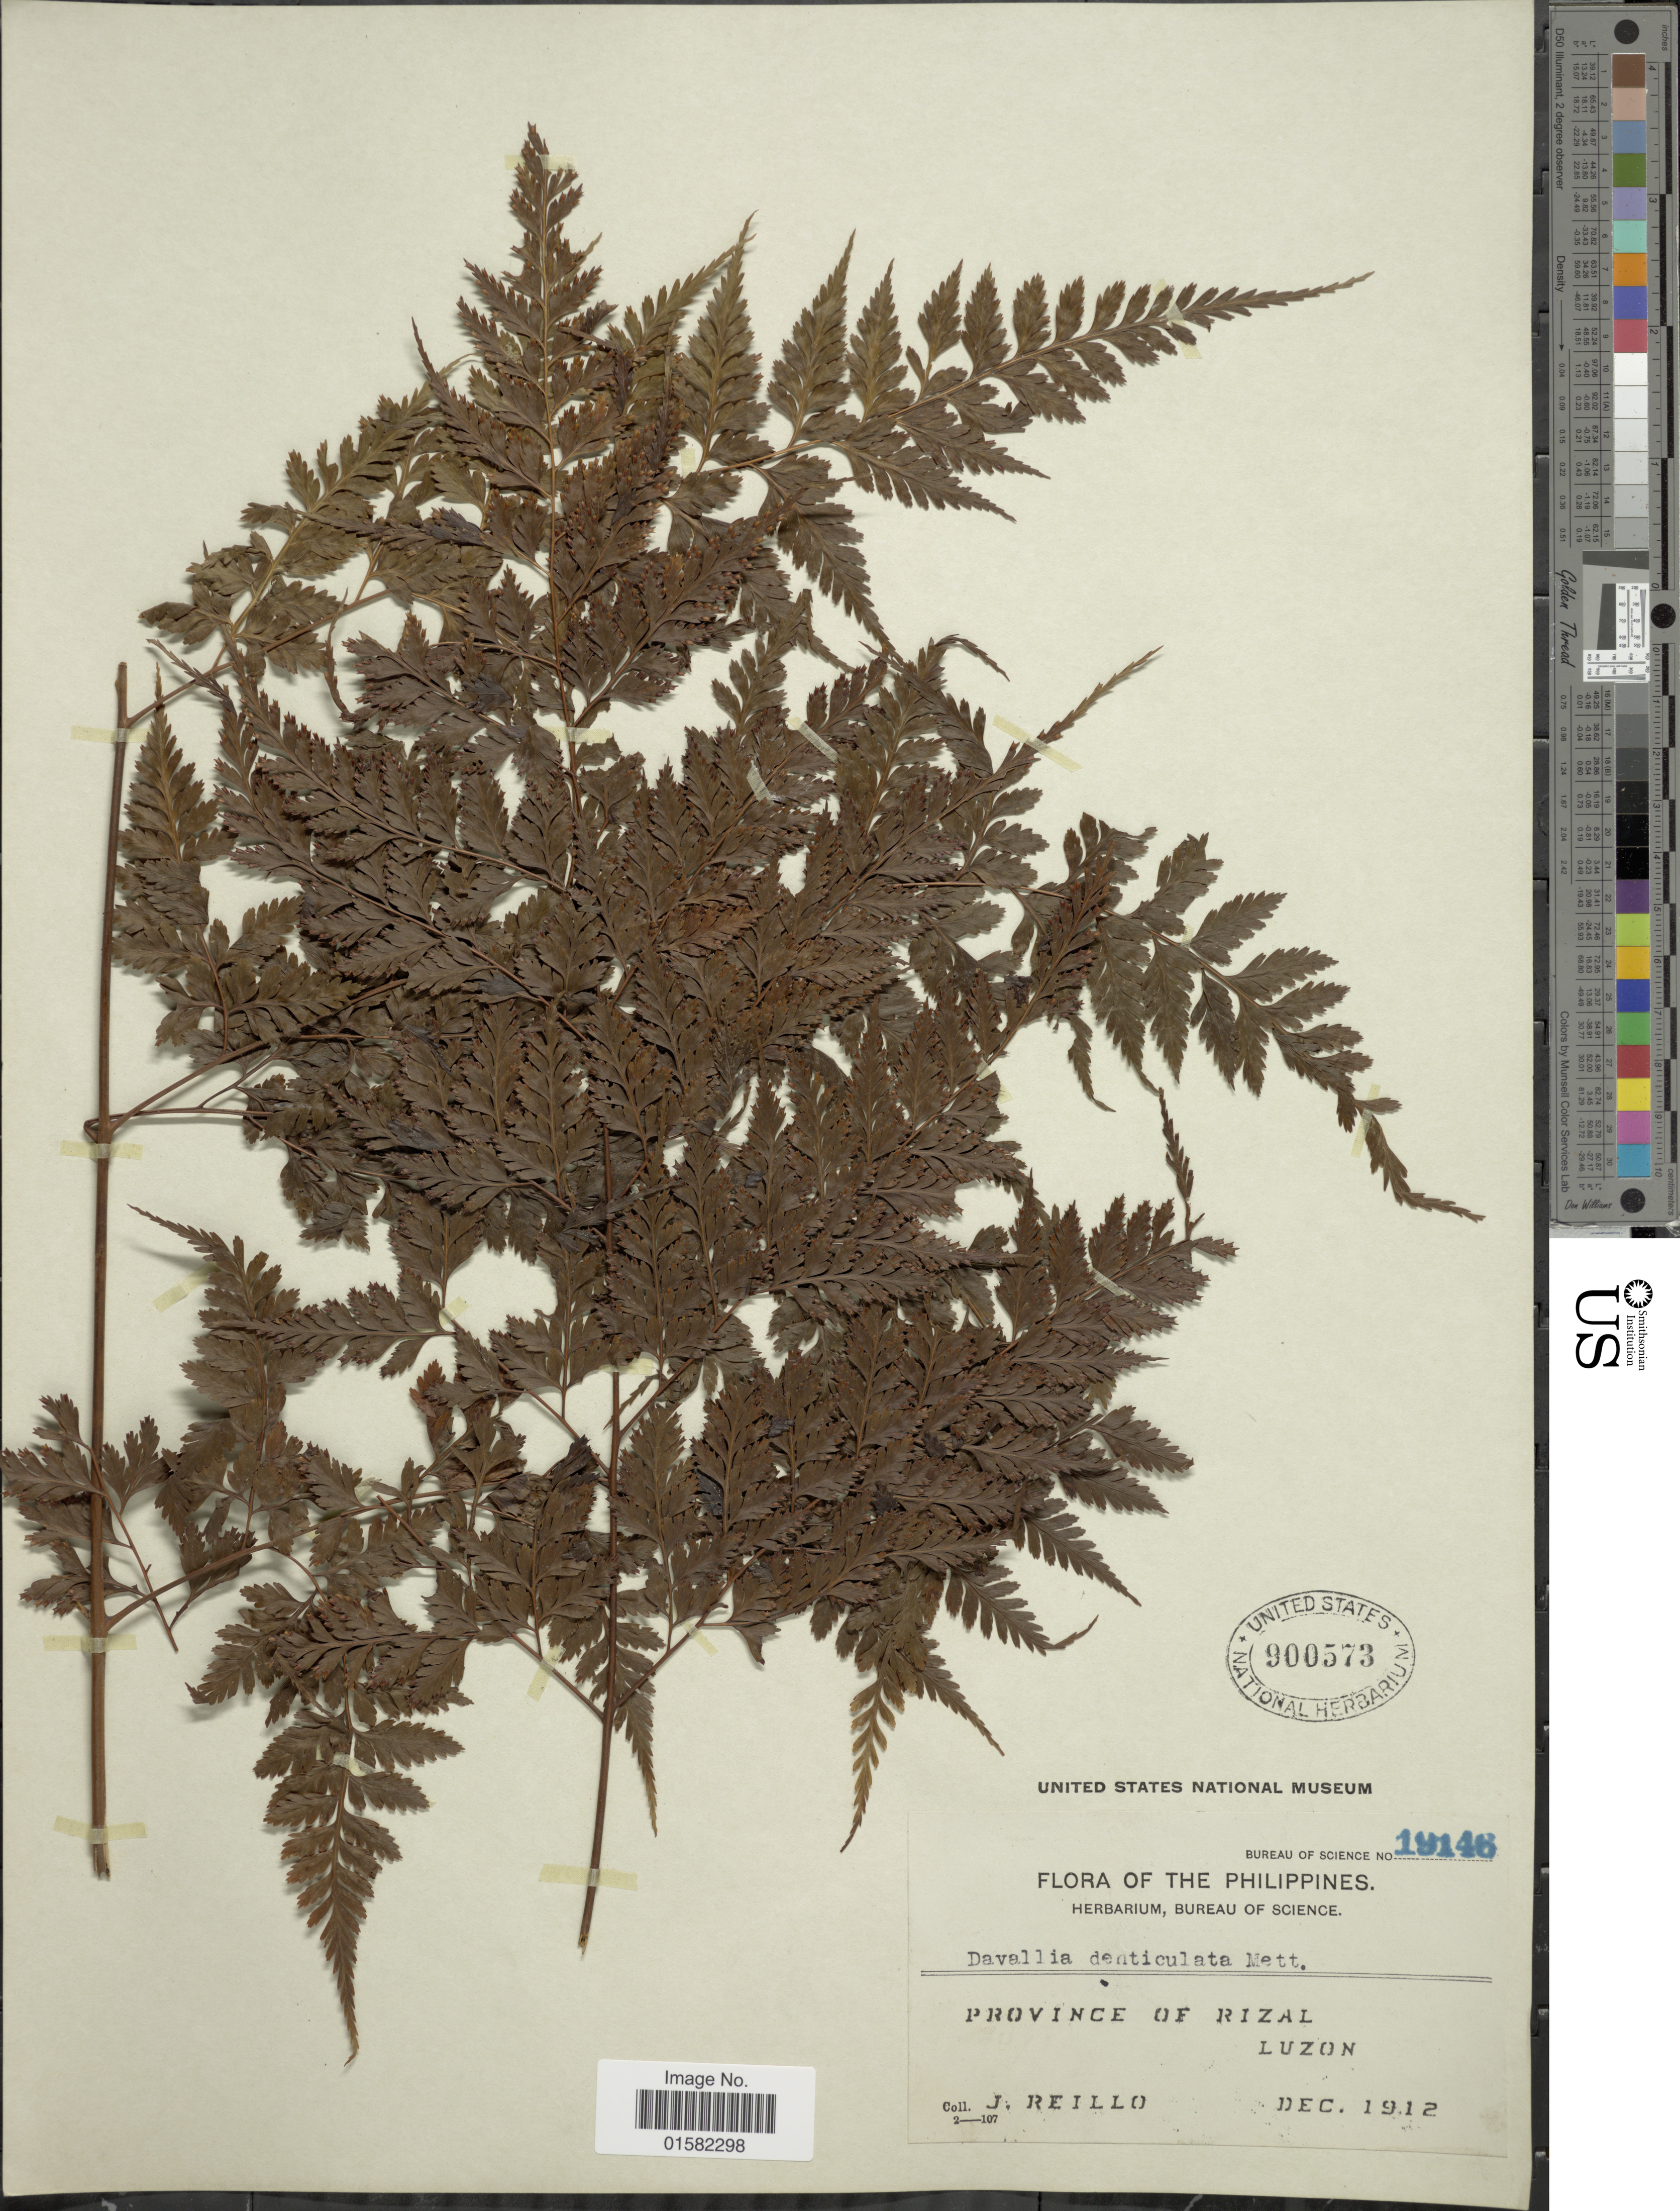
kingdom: Plantae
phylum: Tracheophyta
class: Polypodiopsida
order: Polypodiales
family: Davalliaceae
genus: Wibelia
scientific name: Wibelia denticulata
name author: (Burm. f.) M. Kato & Tsutsumi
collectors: J. Reillo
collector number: Bureau of Science 19146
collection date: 1912-12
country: Philippines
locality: Province of Rizal, Luzon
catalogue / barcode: US 900573